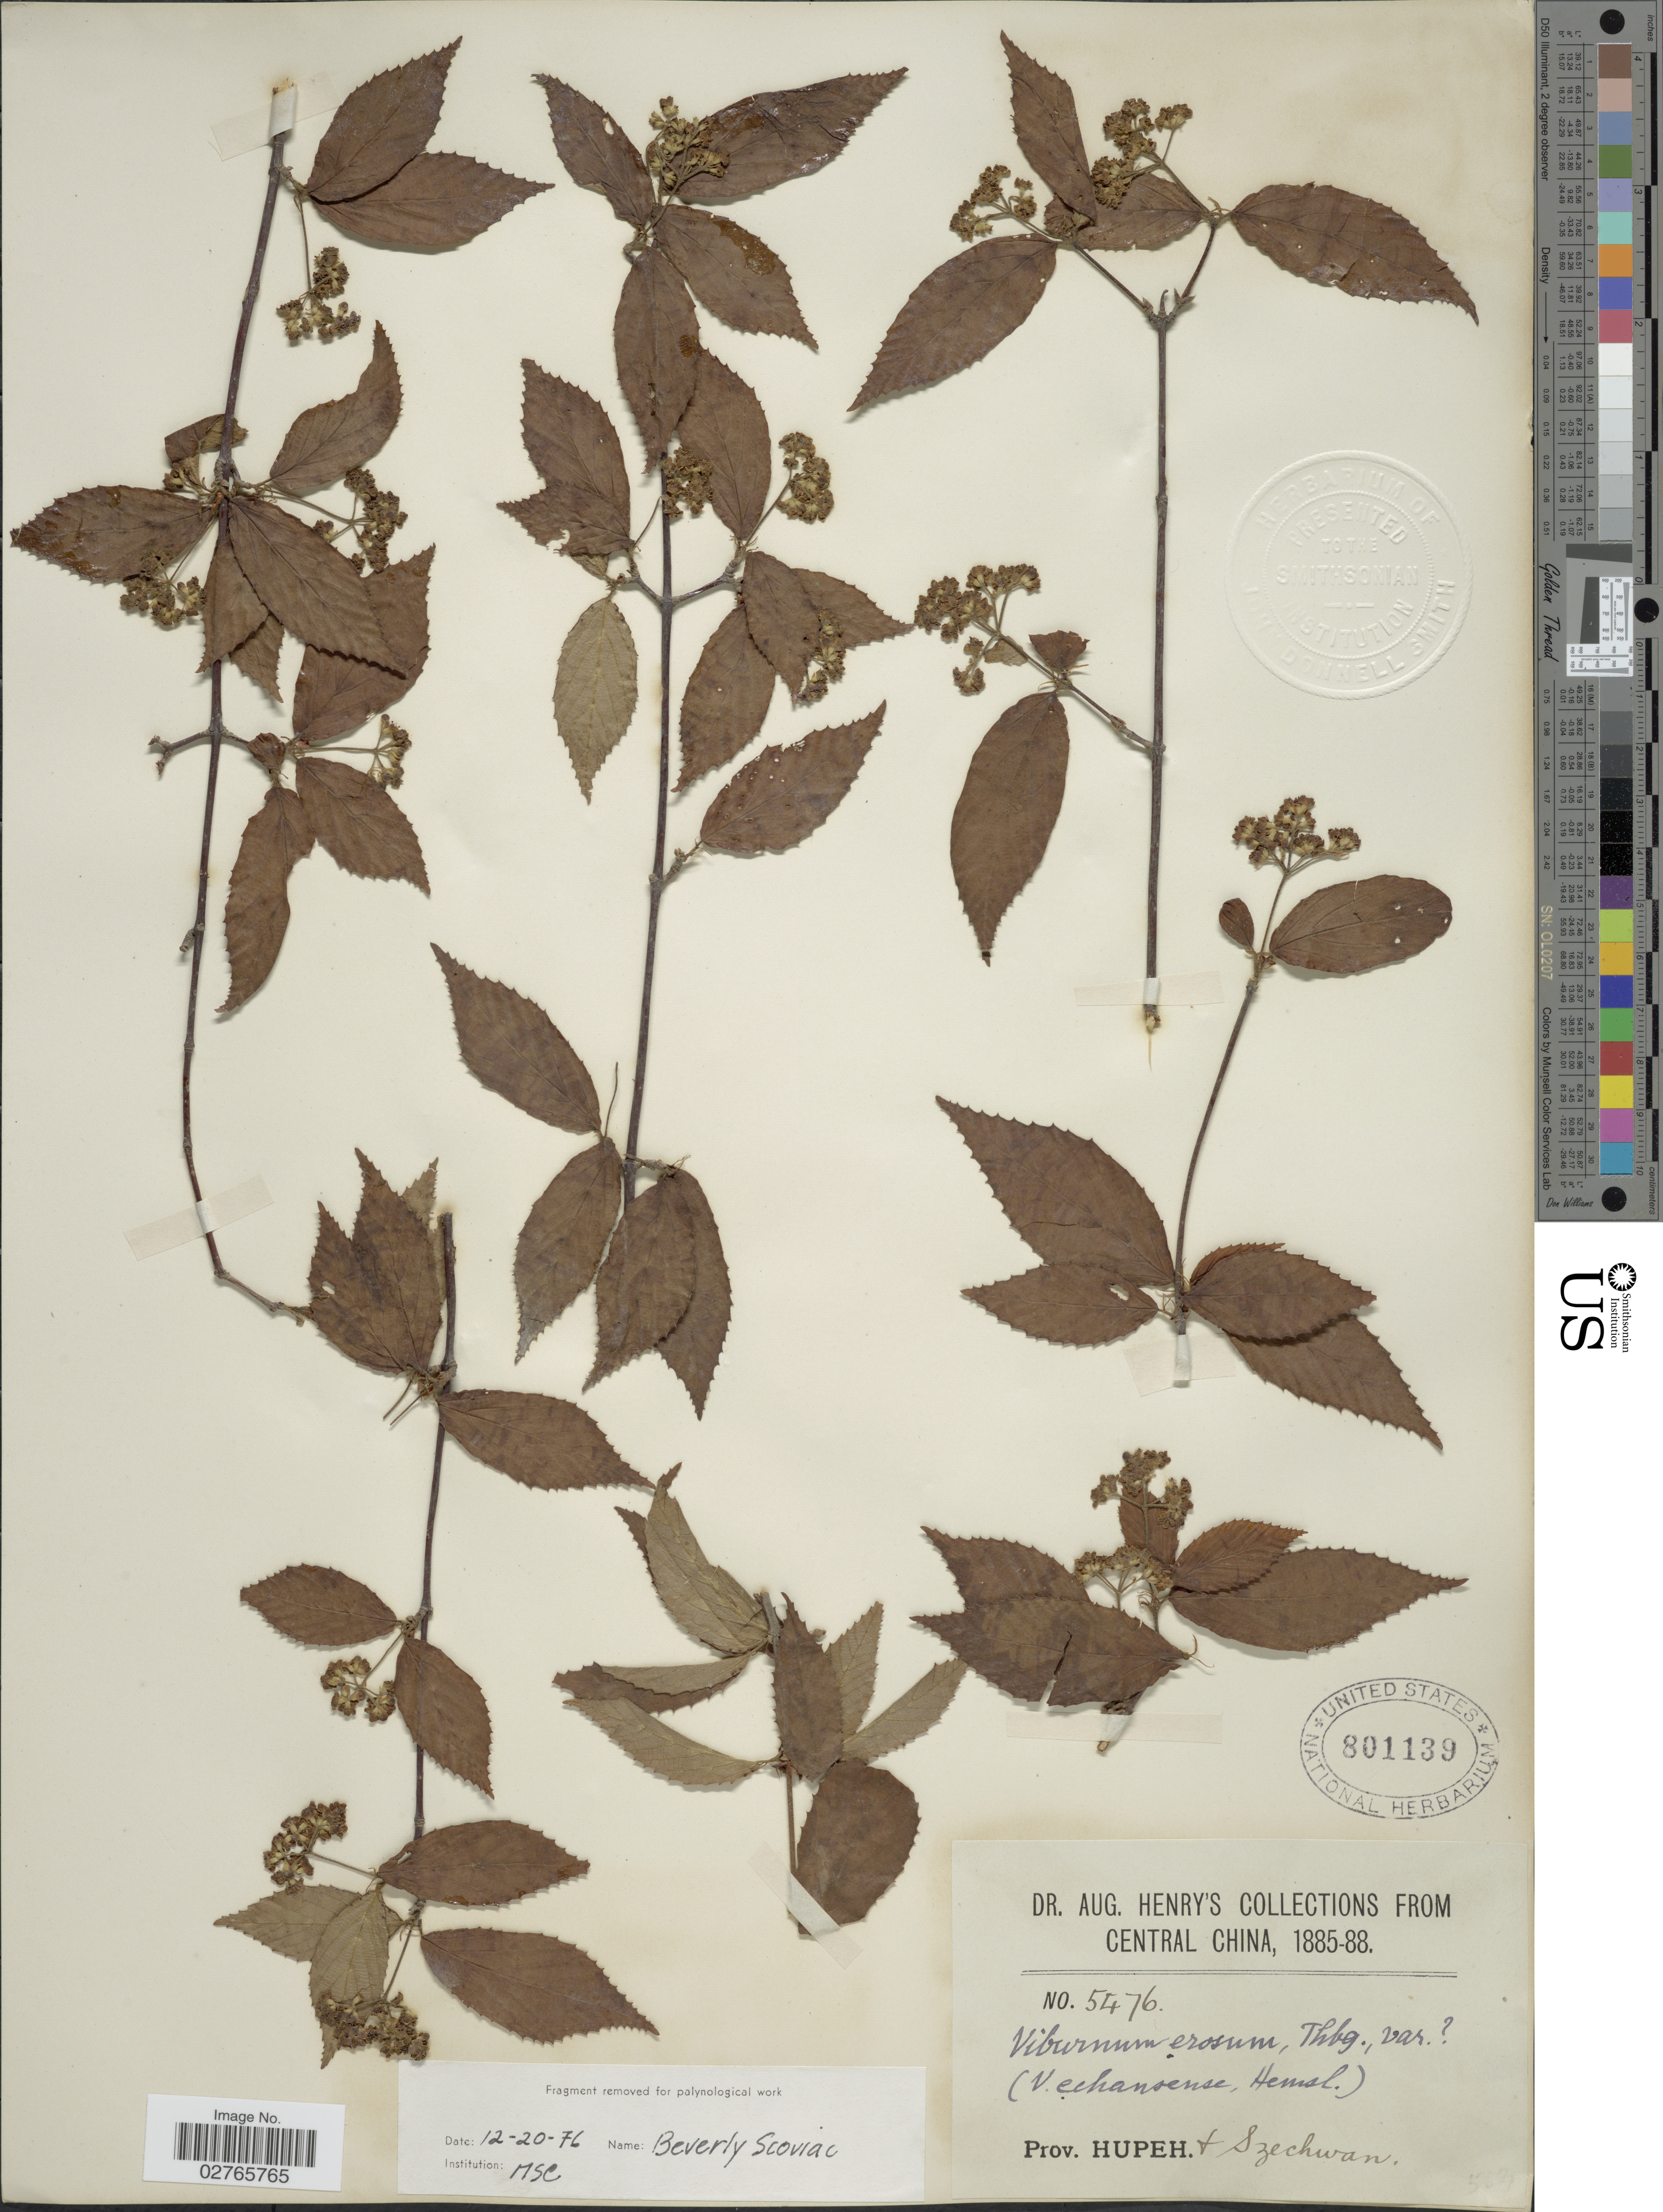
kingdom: Plantae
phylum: Tracheophyta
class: Magnoliopsida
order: Dipsacales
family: Viburnaceae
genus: Viburnum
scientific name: Viburnum erosum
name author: Thunb.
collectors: A. Henry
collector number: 5476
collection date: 1885/1888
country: China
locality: Central China, Prov. Hupeh + Szechwan.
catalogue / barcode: US 801139